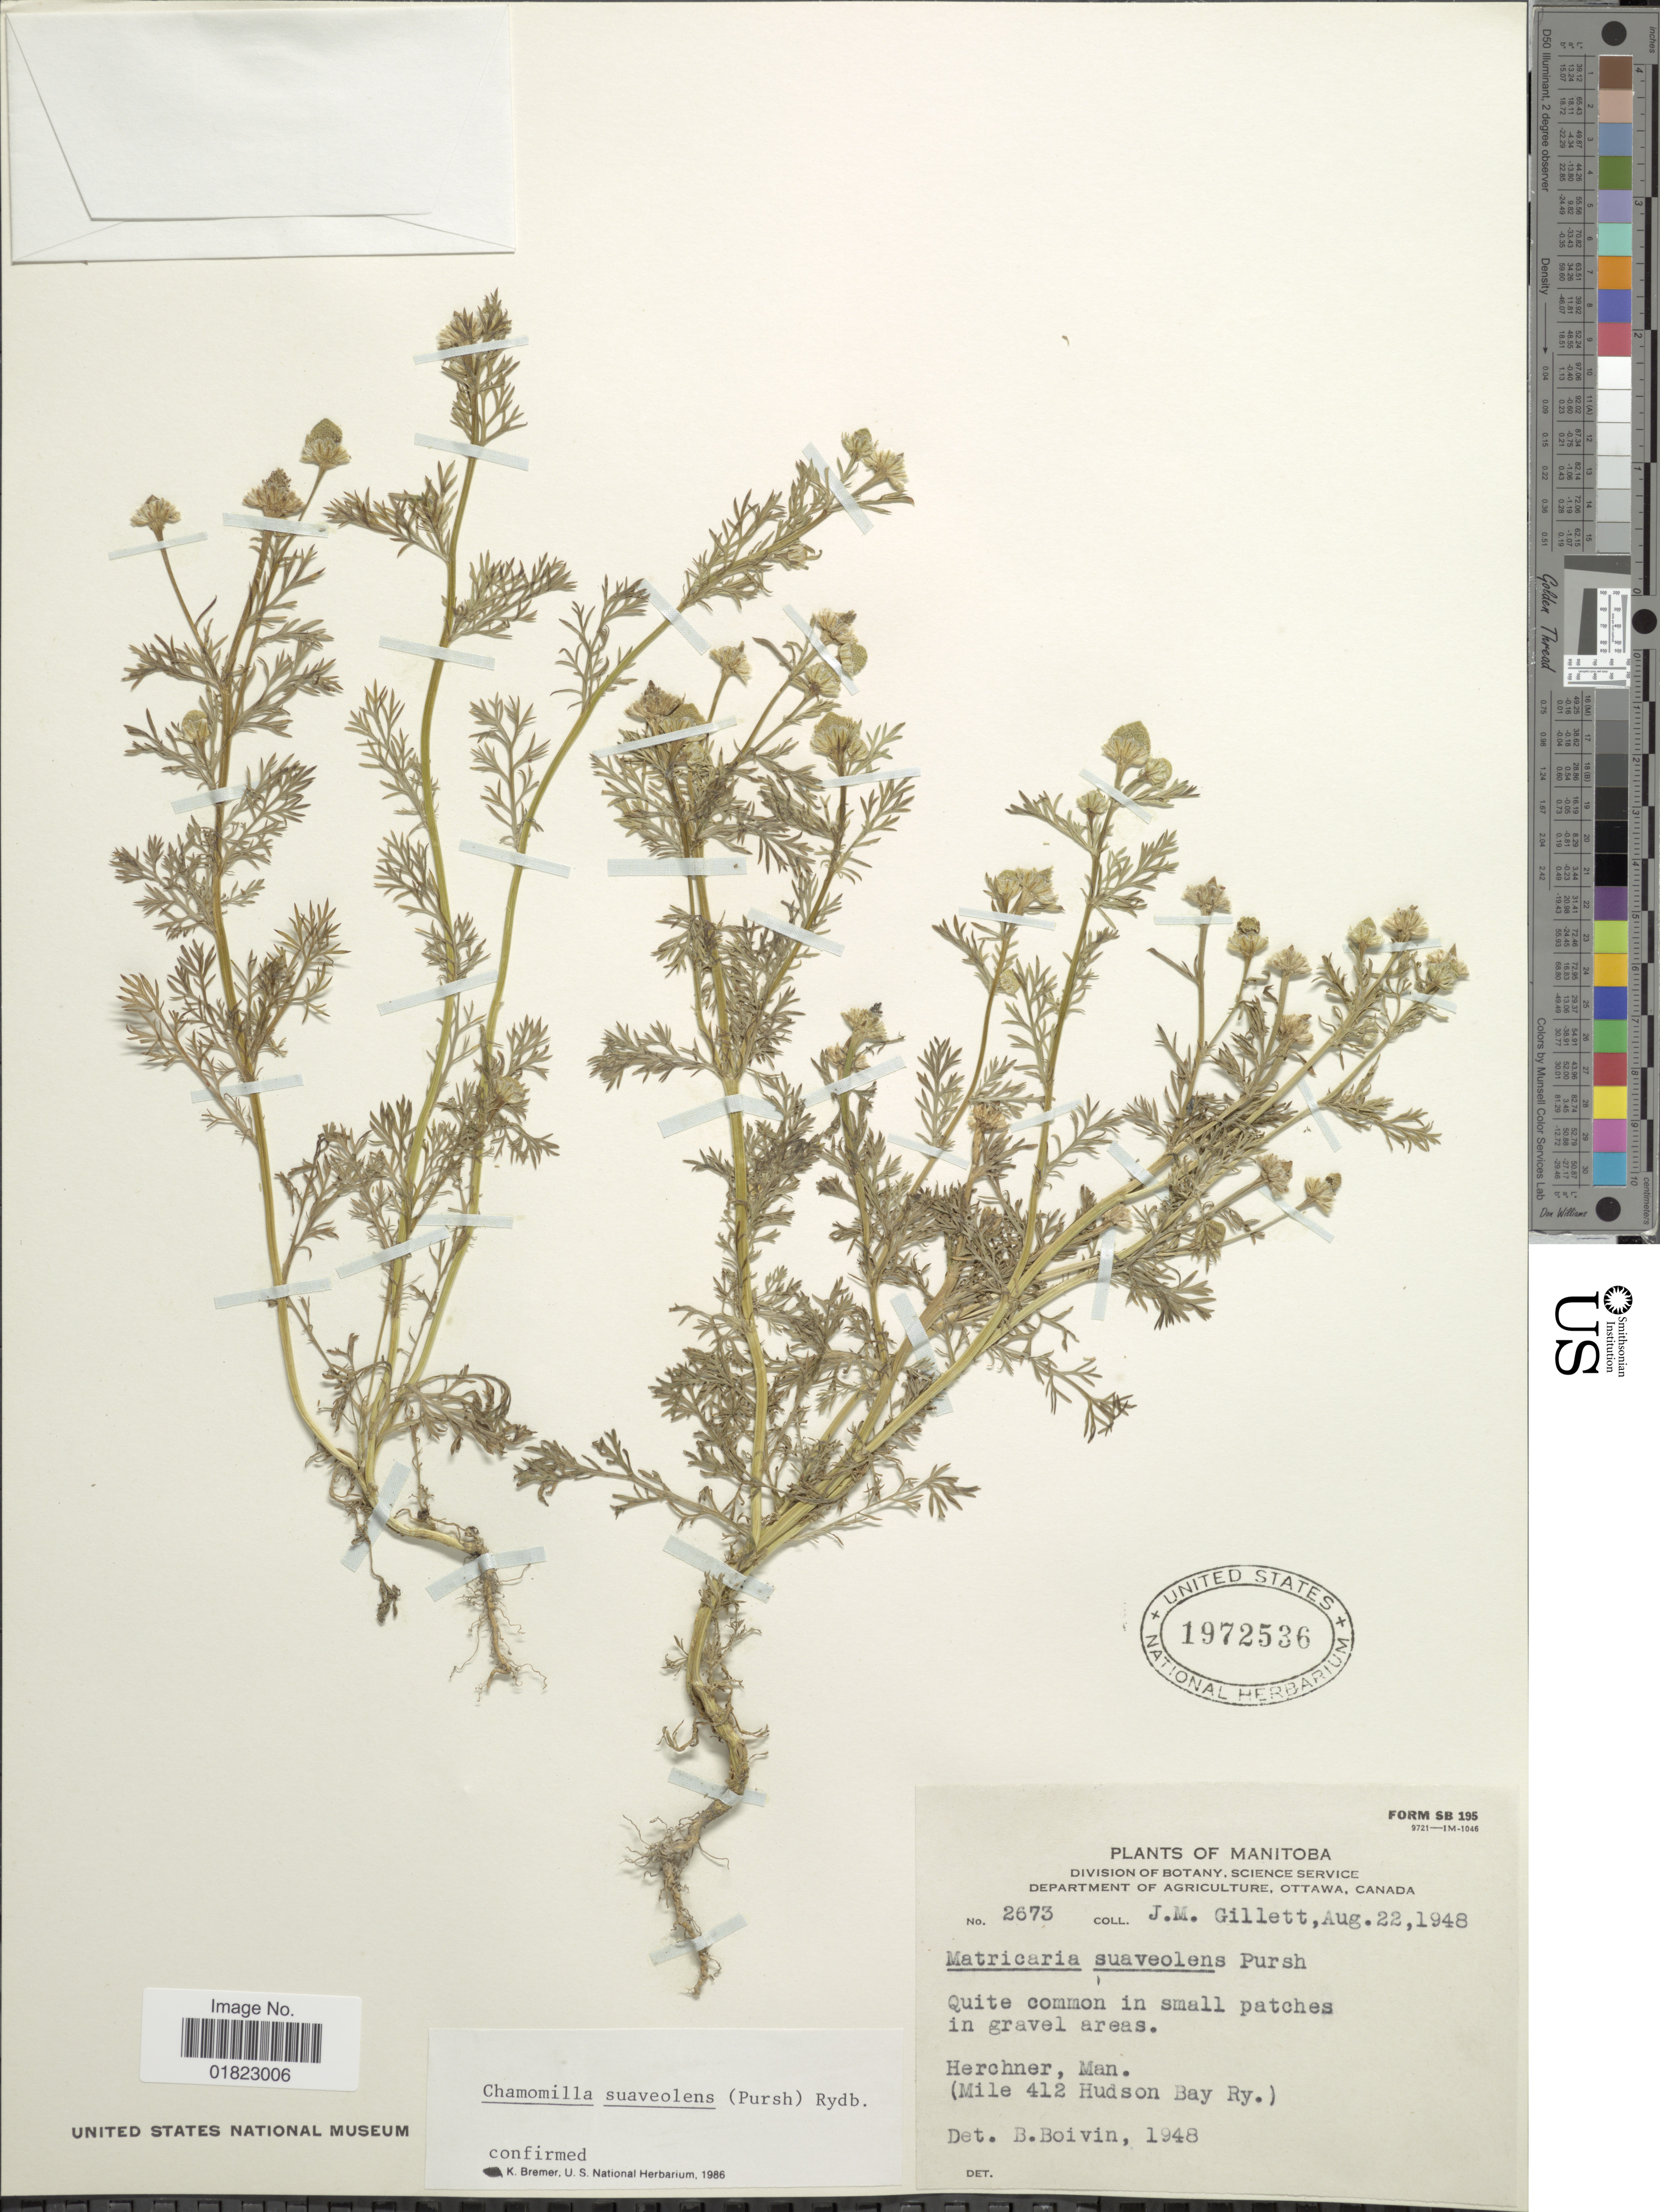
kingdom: Plantae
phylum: Tracheophyta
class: Magnoliopsida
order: Asterales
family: Asteraceae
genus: Matricaria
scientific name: Matricaria matricarioides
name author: (Less.) Porter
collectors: J. M. Gillett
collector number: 2673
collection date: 1948-08-22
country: Canada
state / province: Manitoba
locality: Manitoba. Herchner, Man.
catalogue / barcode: US 1972536